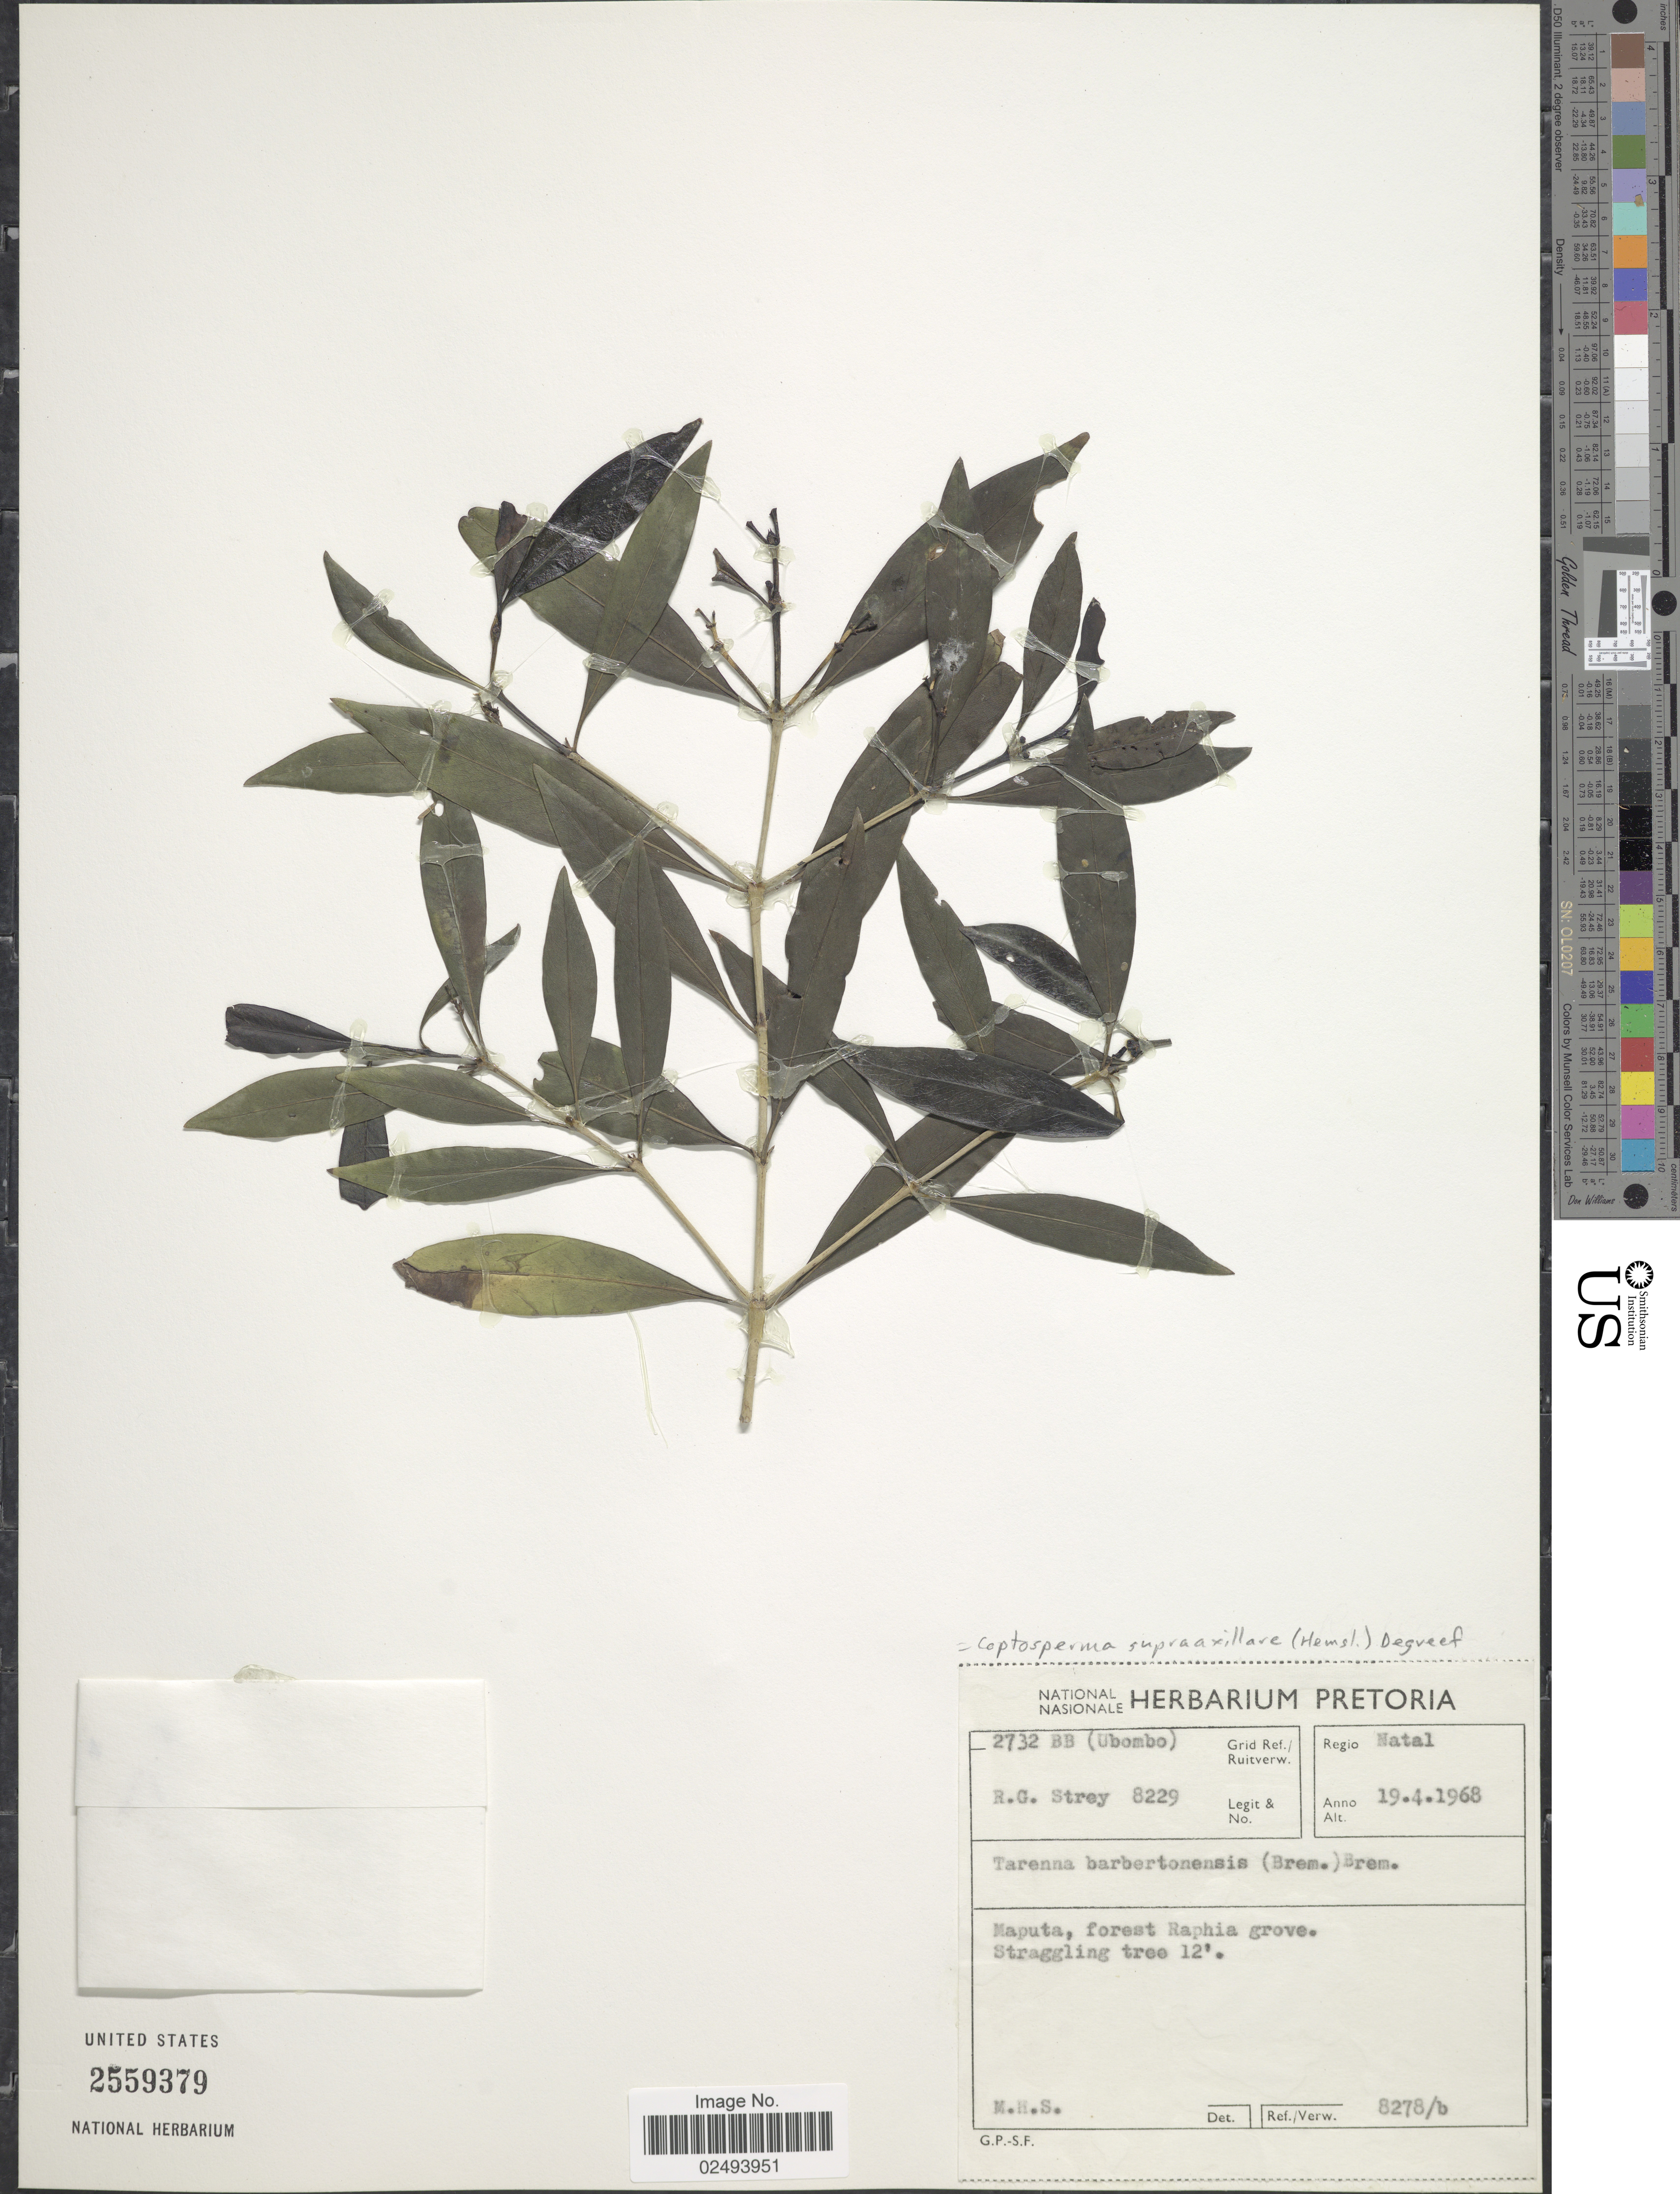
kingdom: Plantae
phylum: Tracheophyta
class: Magnoliopsida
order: Gentianales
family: Rubiaceae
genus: Coptosperma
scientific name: Coptosperma supra-axillare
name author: (Hemsl.) Degreef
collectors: R. G. Strey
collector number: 8229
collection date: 1968-04-19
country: South Africa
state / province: KwaZulu-Natal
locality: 2732BB (Ubombo) Regio Natal. Maputa, forest Raphia grove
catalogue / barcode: US 2559379